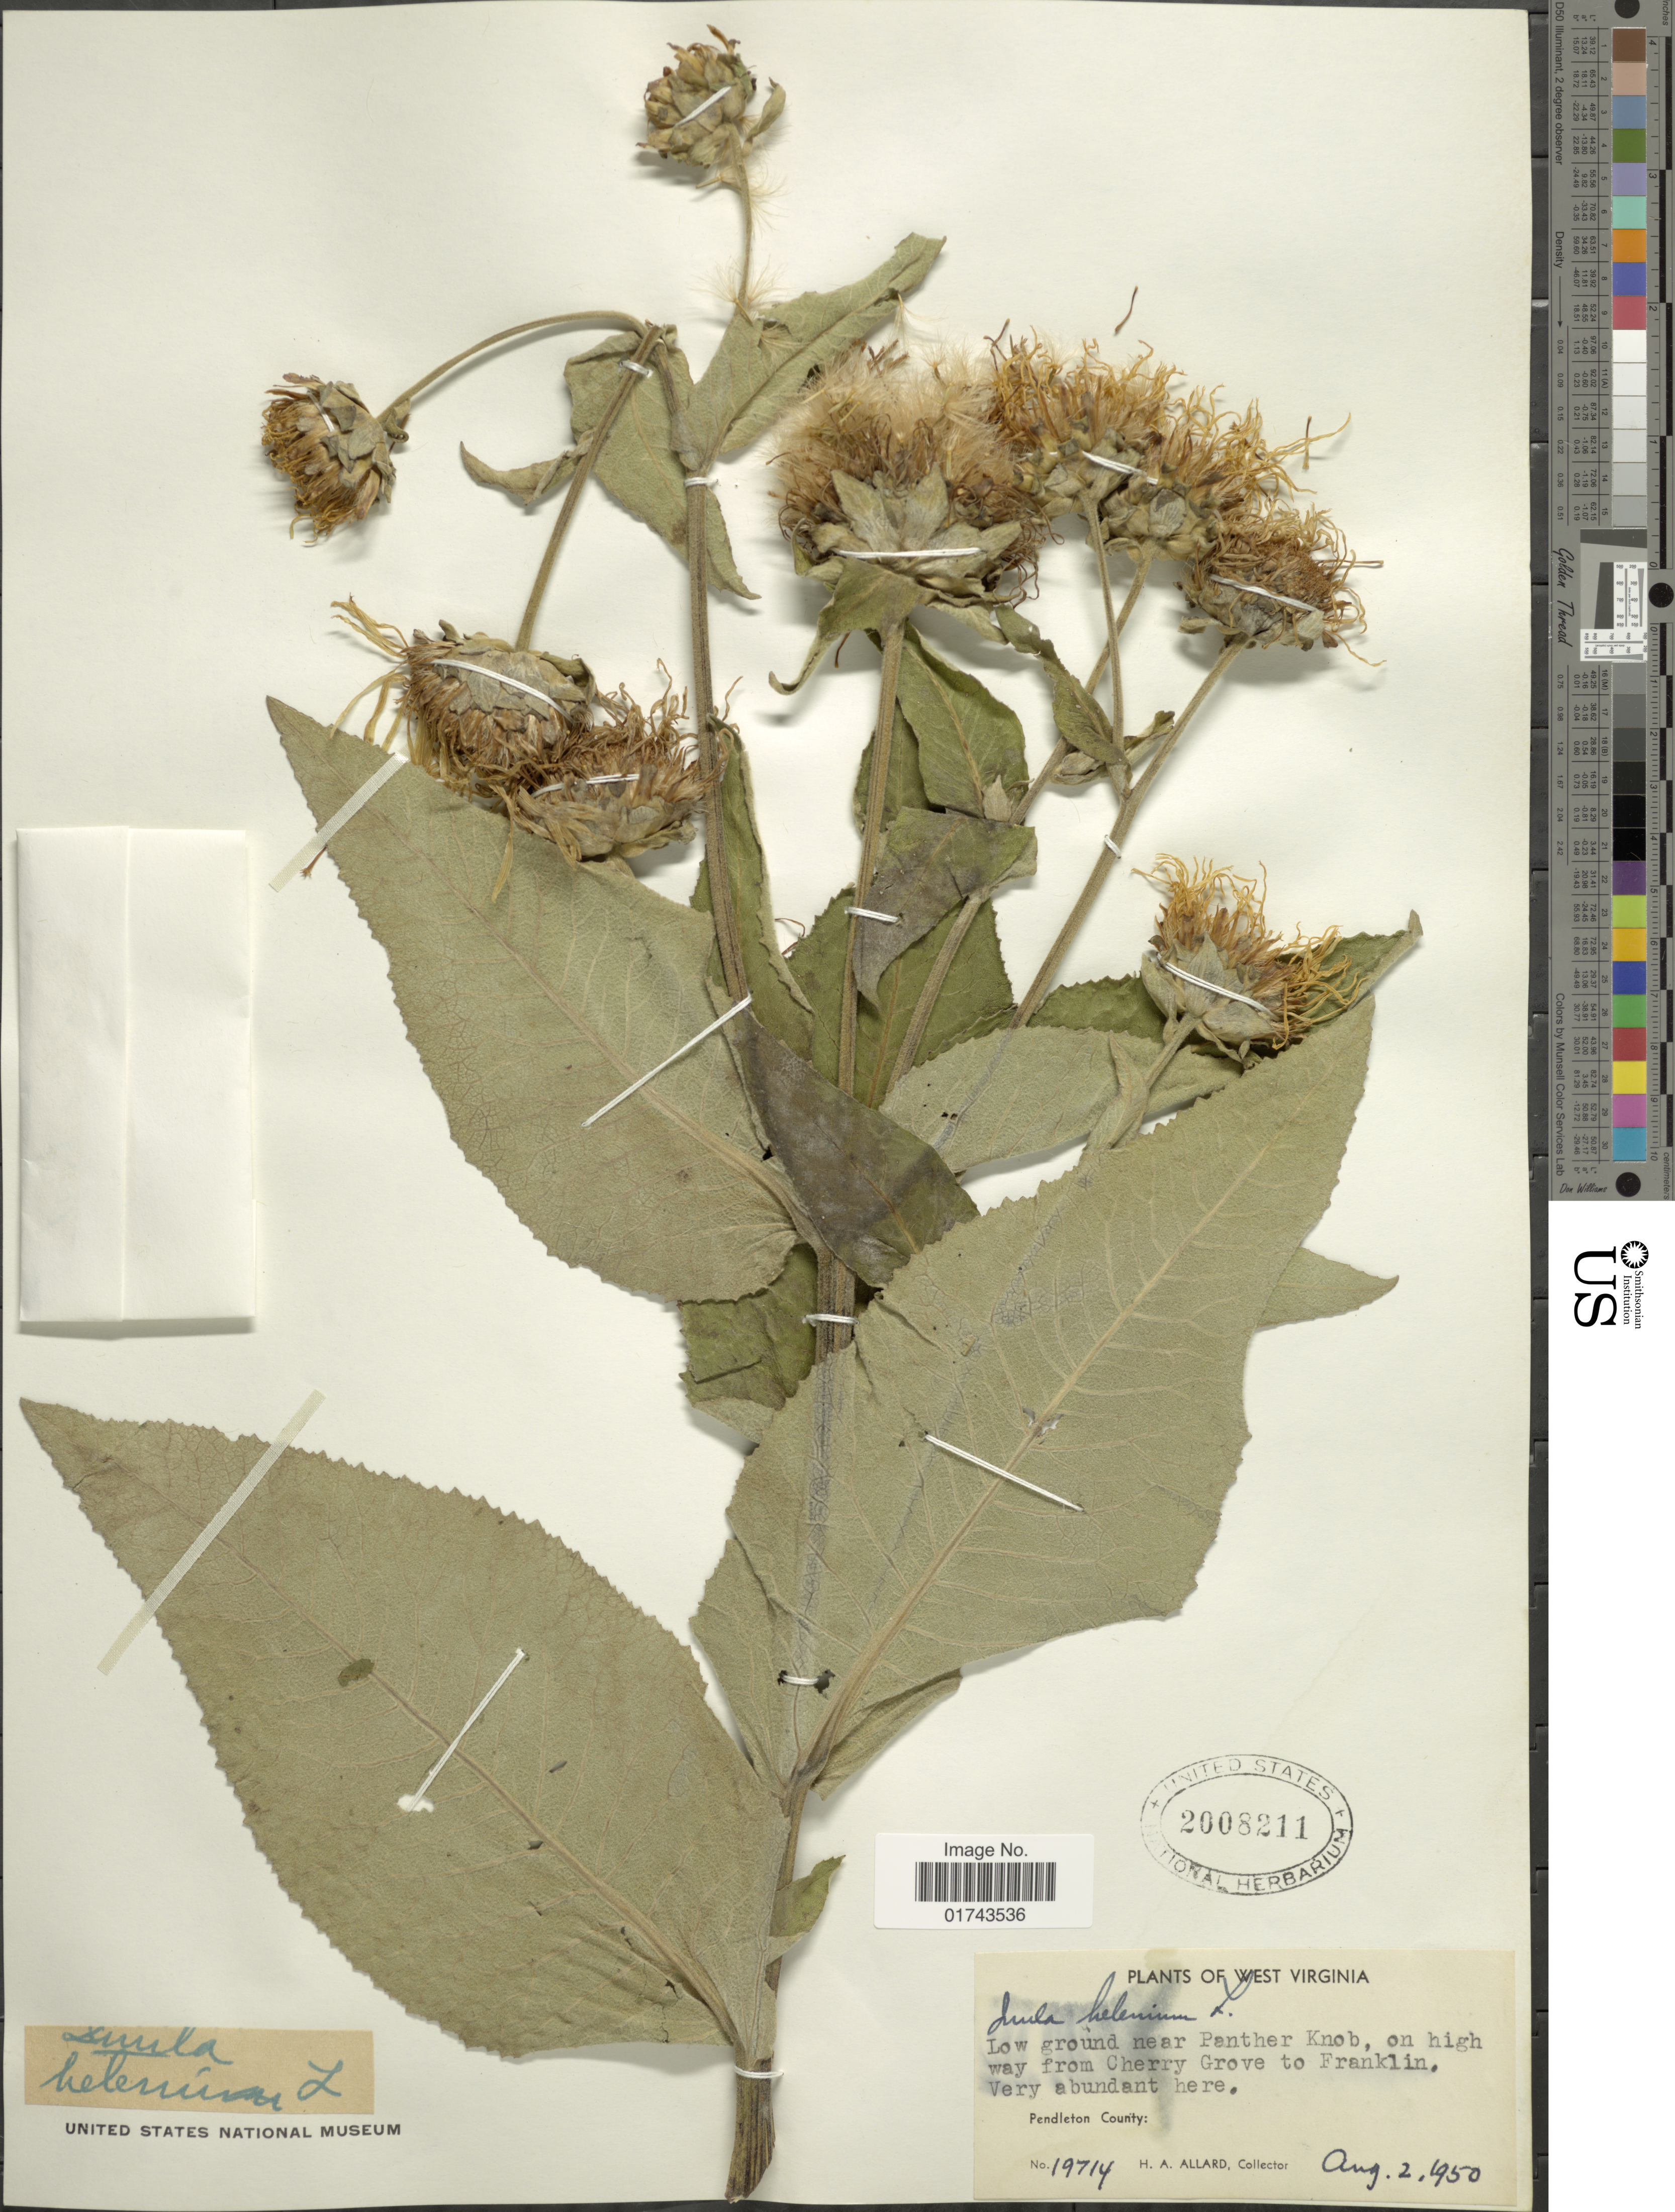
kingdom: Plantae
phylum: Tracheophyta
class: Magnoliopsida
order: Asterales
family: Asteraceae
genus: Inula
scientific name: Inula helenium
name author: L.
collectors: H. A. Allard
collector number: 19714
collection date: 1950-08-02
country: United States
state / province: West Virginia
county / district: Pendleton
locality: Low ground near Panther Know, on highway from Cherry Grove to Franklin, Pendleton County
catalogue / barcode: US 2008211